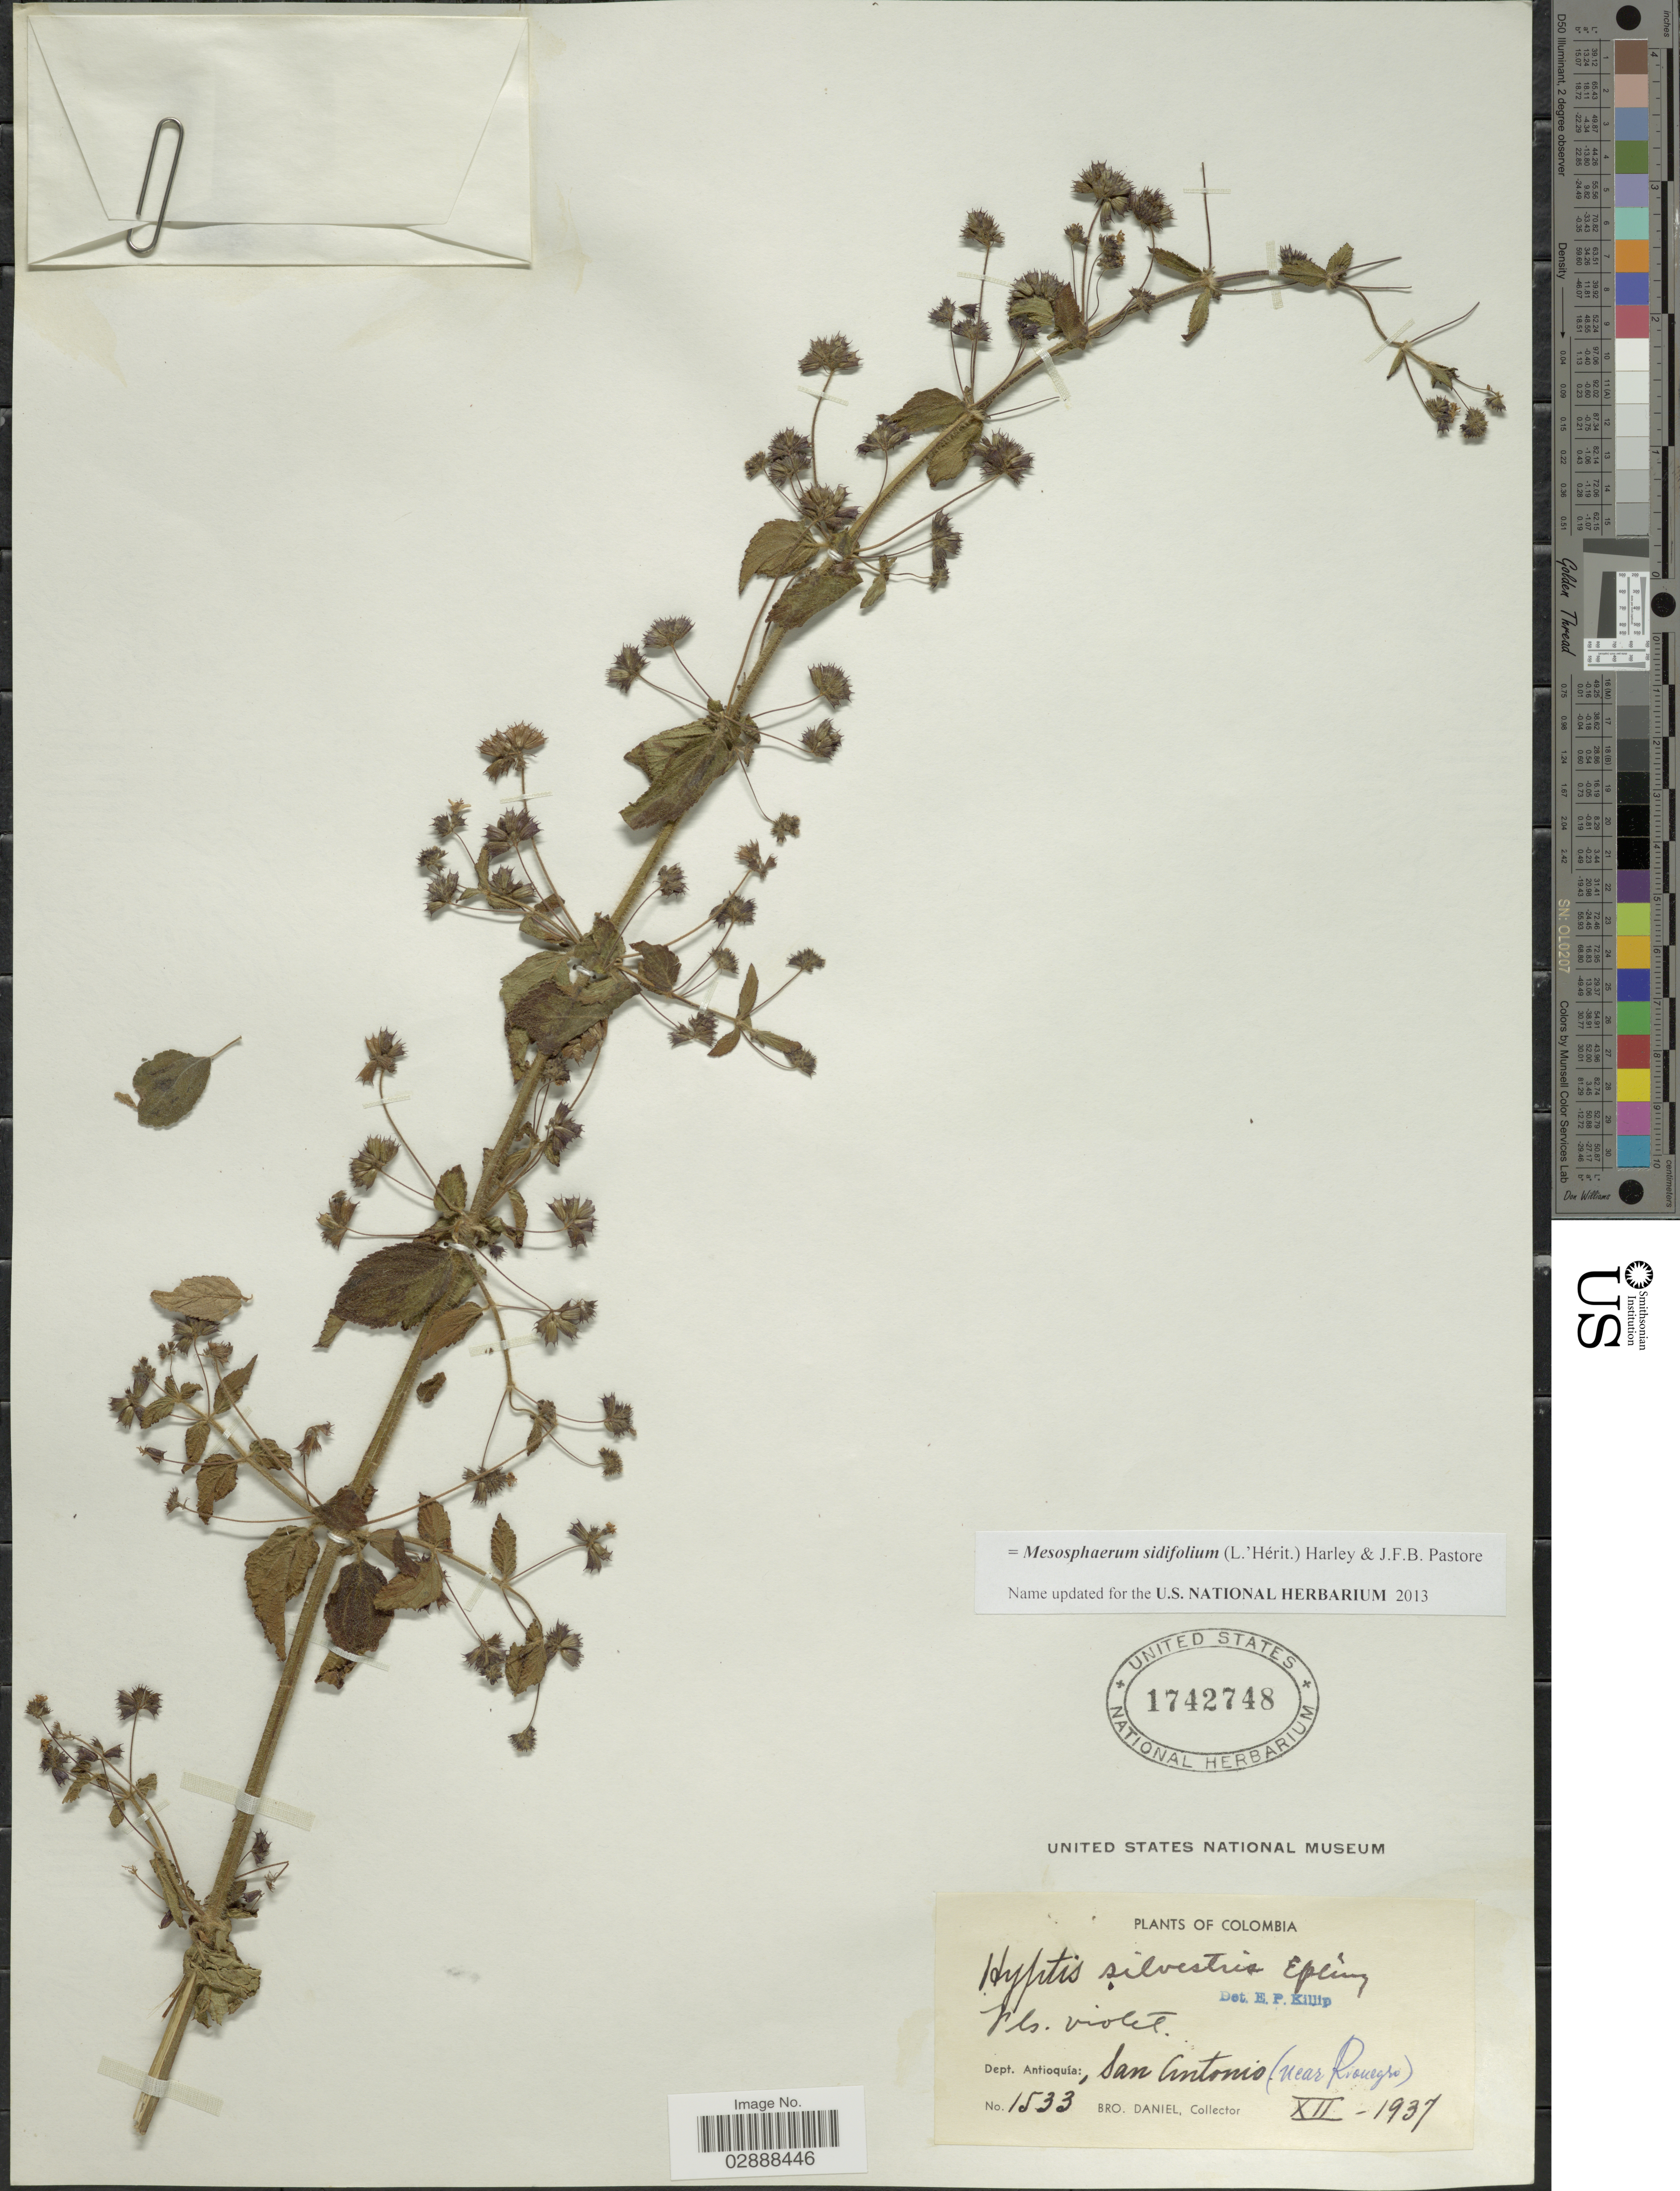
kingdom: Plantae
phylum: Tracheophyta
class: Magnoliopsida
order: Lamiales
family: Lamiaceae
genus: Mesosphaerum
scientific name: Mesosphaerum sidifolium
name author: (L'Hér.) Harley & J.F.B. Pastore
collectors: Bro. Daniel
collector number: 1533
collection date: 1937-12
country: Colombia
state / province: Antioquia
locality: Dept. Antioquía: San Antonio (Near Rionegro).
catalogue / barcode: US 1742748